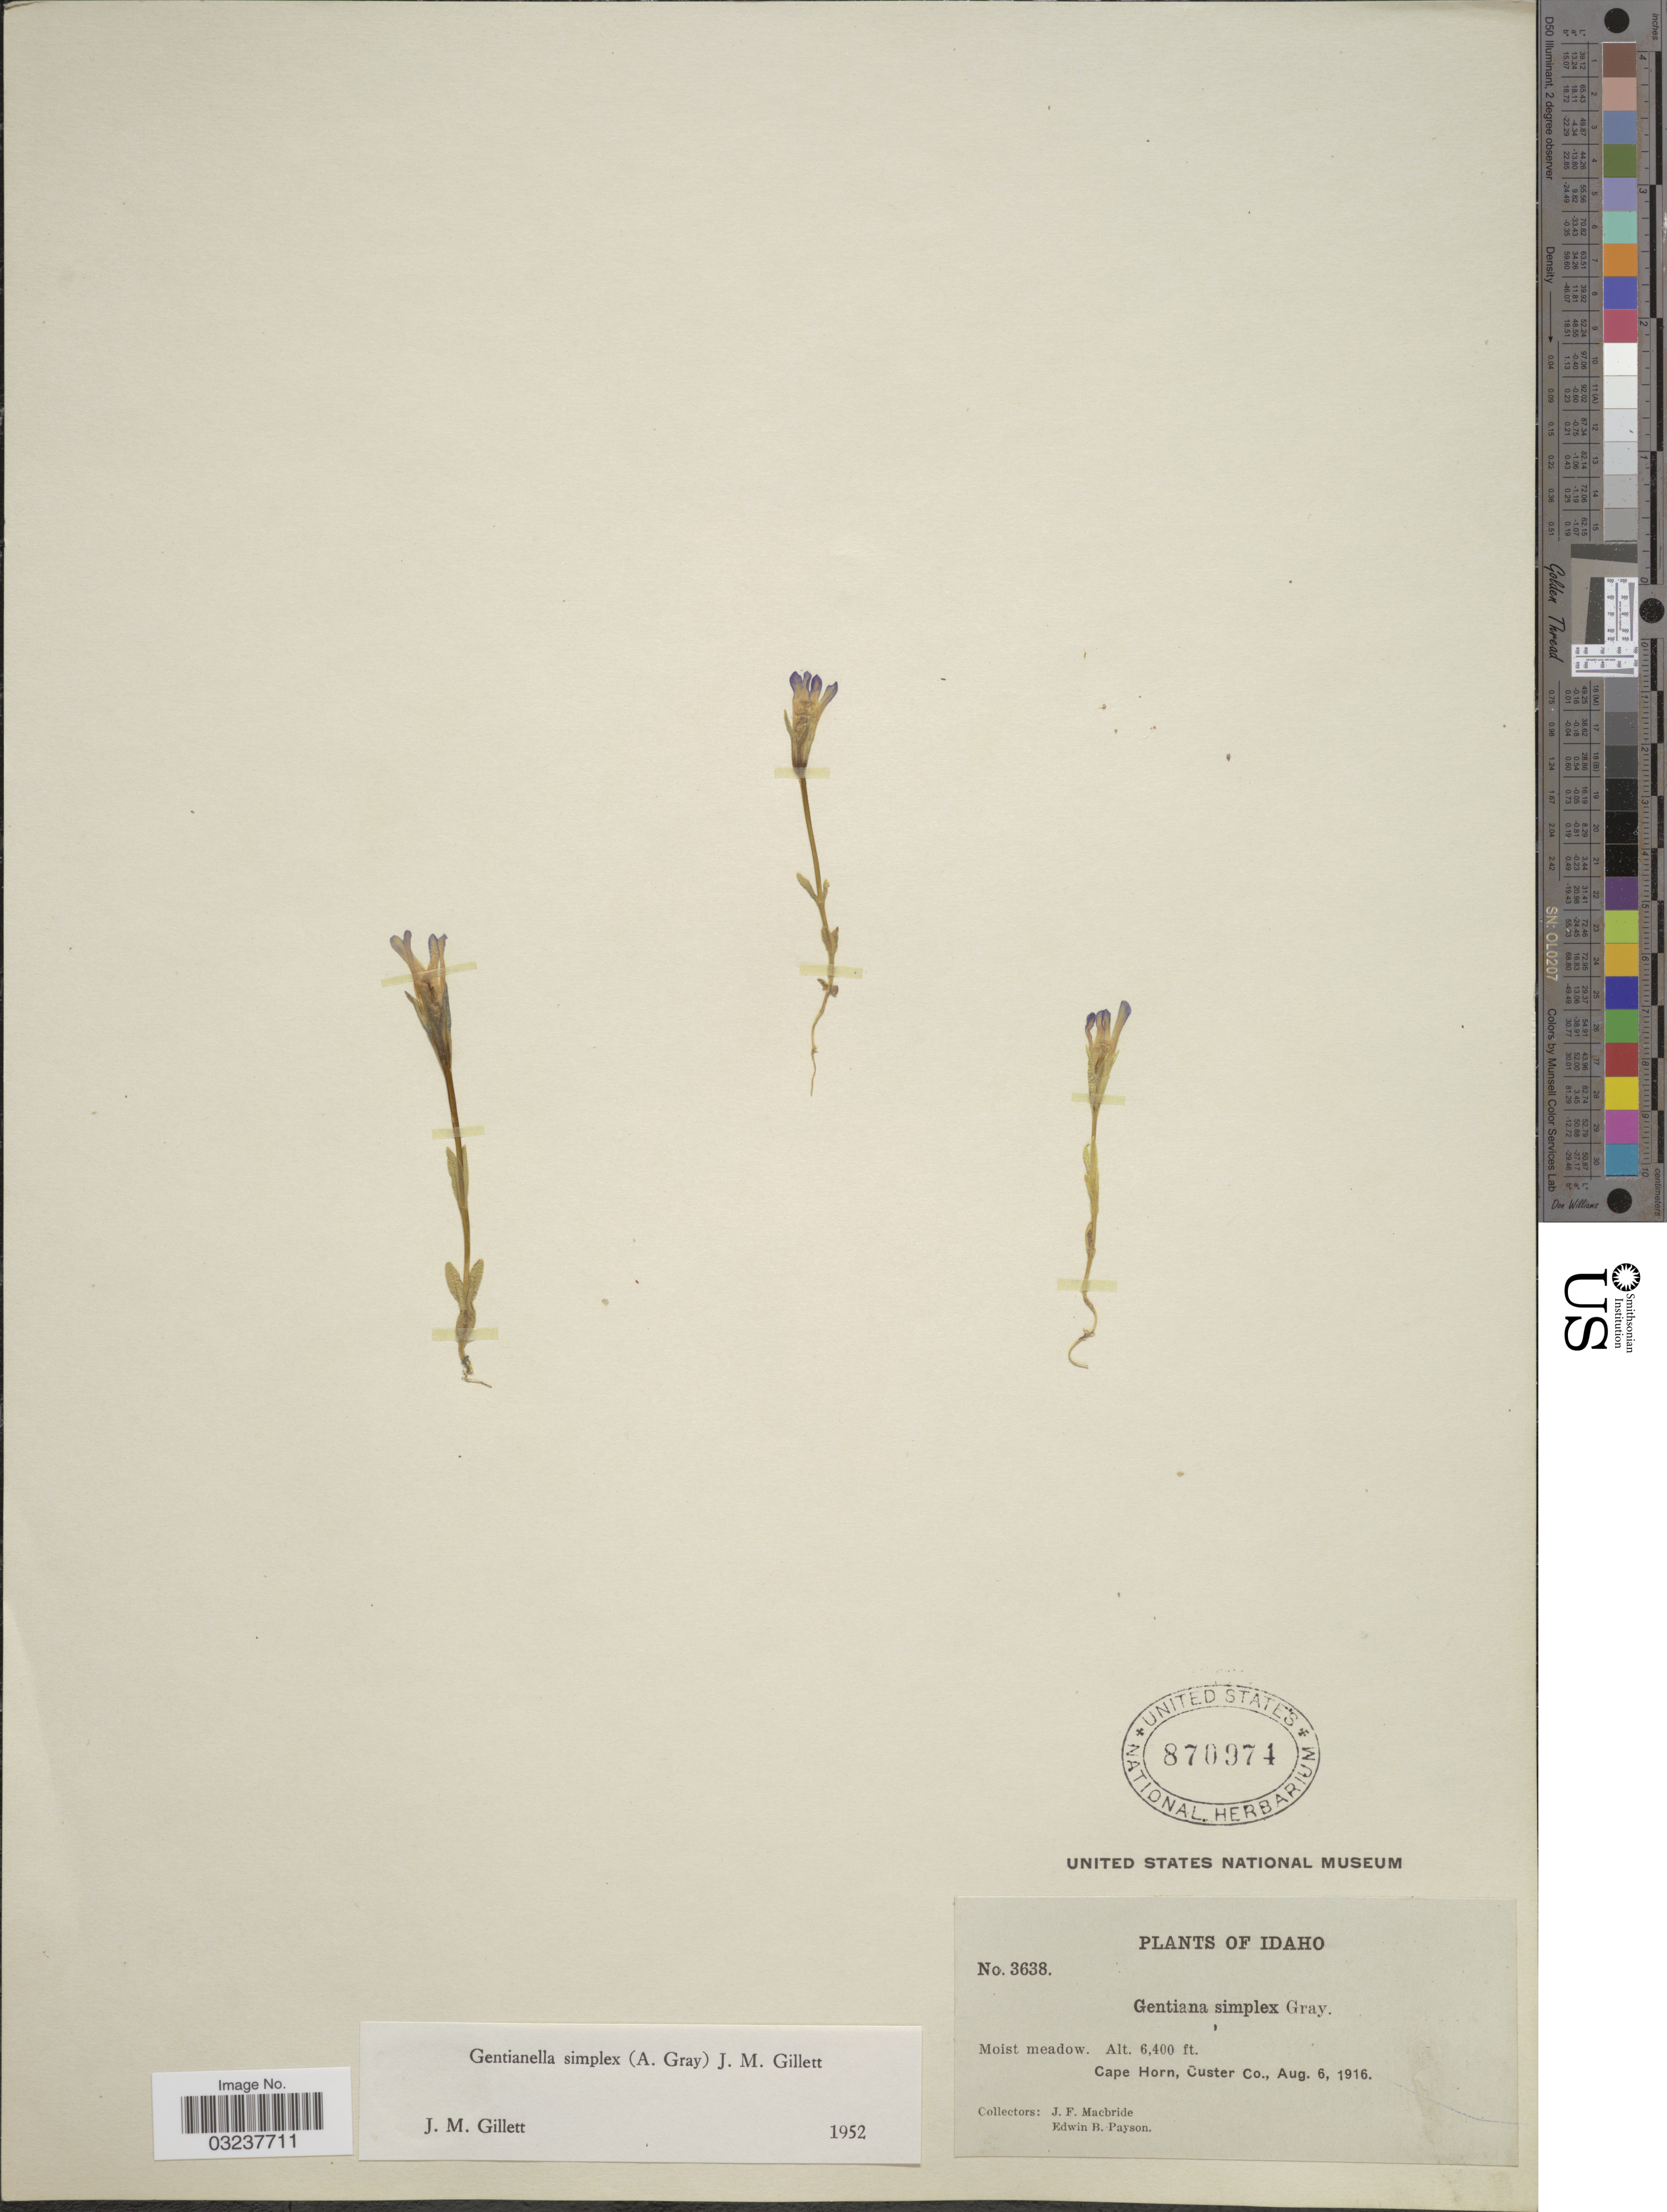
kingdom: Plantae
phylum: Tracheophyta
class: Magnoliopsida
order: Gentianales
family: Gentianaceae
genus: Gentianella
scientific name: Gentianella simplex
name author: (A. Gray) J.M. Gillett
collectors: J. F. Macbride & E. B. Payson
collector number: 3638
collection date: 1916-08-06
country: United States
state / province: Idaho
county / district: Custer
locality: Cape Horn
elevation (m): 1951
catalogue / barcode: US 870974